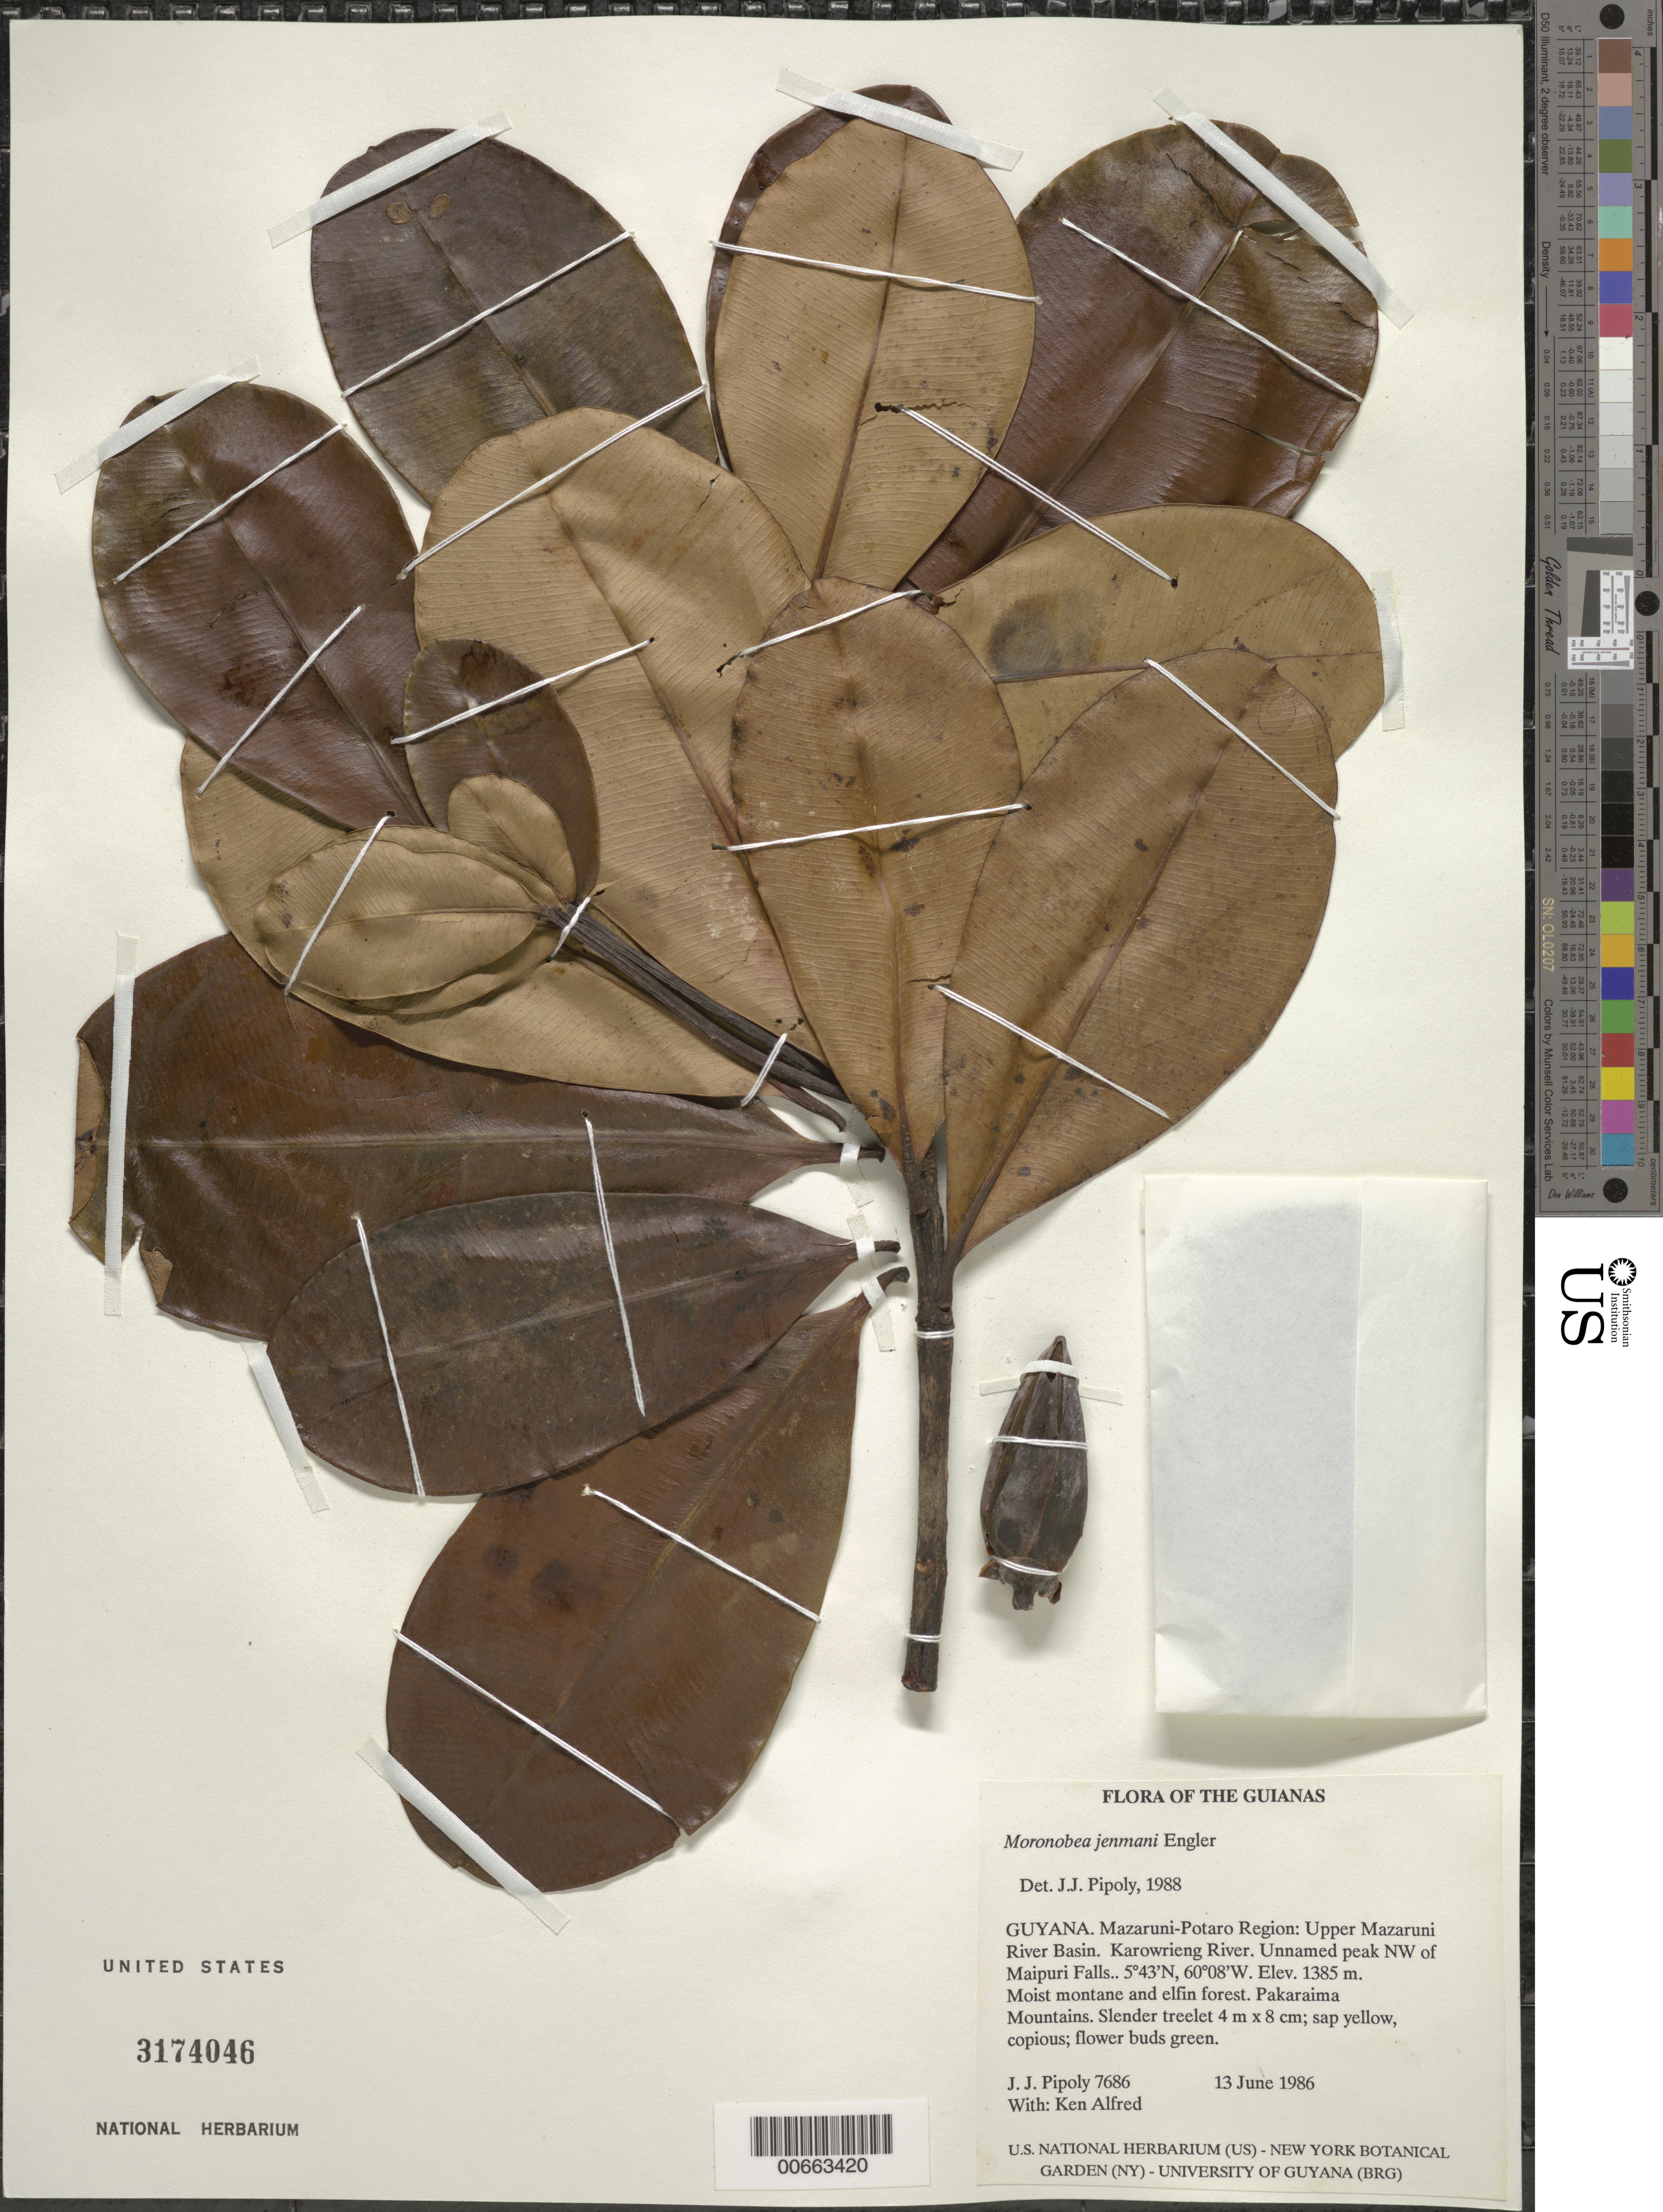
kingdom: Plantae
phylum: Tracheophyta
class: Magnoliopsida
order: Malpighiales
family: Clusiaceae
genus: Moronobea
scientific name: Moronobea jenmanii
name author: Engl.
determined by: Pipoly, J. J., III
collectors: J. J. Pipoly & K. Alfred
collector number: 7686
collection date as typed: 13 June 1986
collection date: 1986-06-13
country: Guyana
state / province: Cuyuni-Mazaruni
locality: Pakaraima Mts. Upper Mazaruni River Basin. Karowrieng River. Unnamed peak NW of Maipuri Falls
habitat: Moist montane and elfin forest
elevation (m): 1385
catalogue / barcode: US 3174046